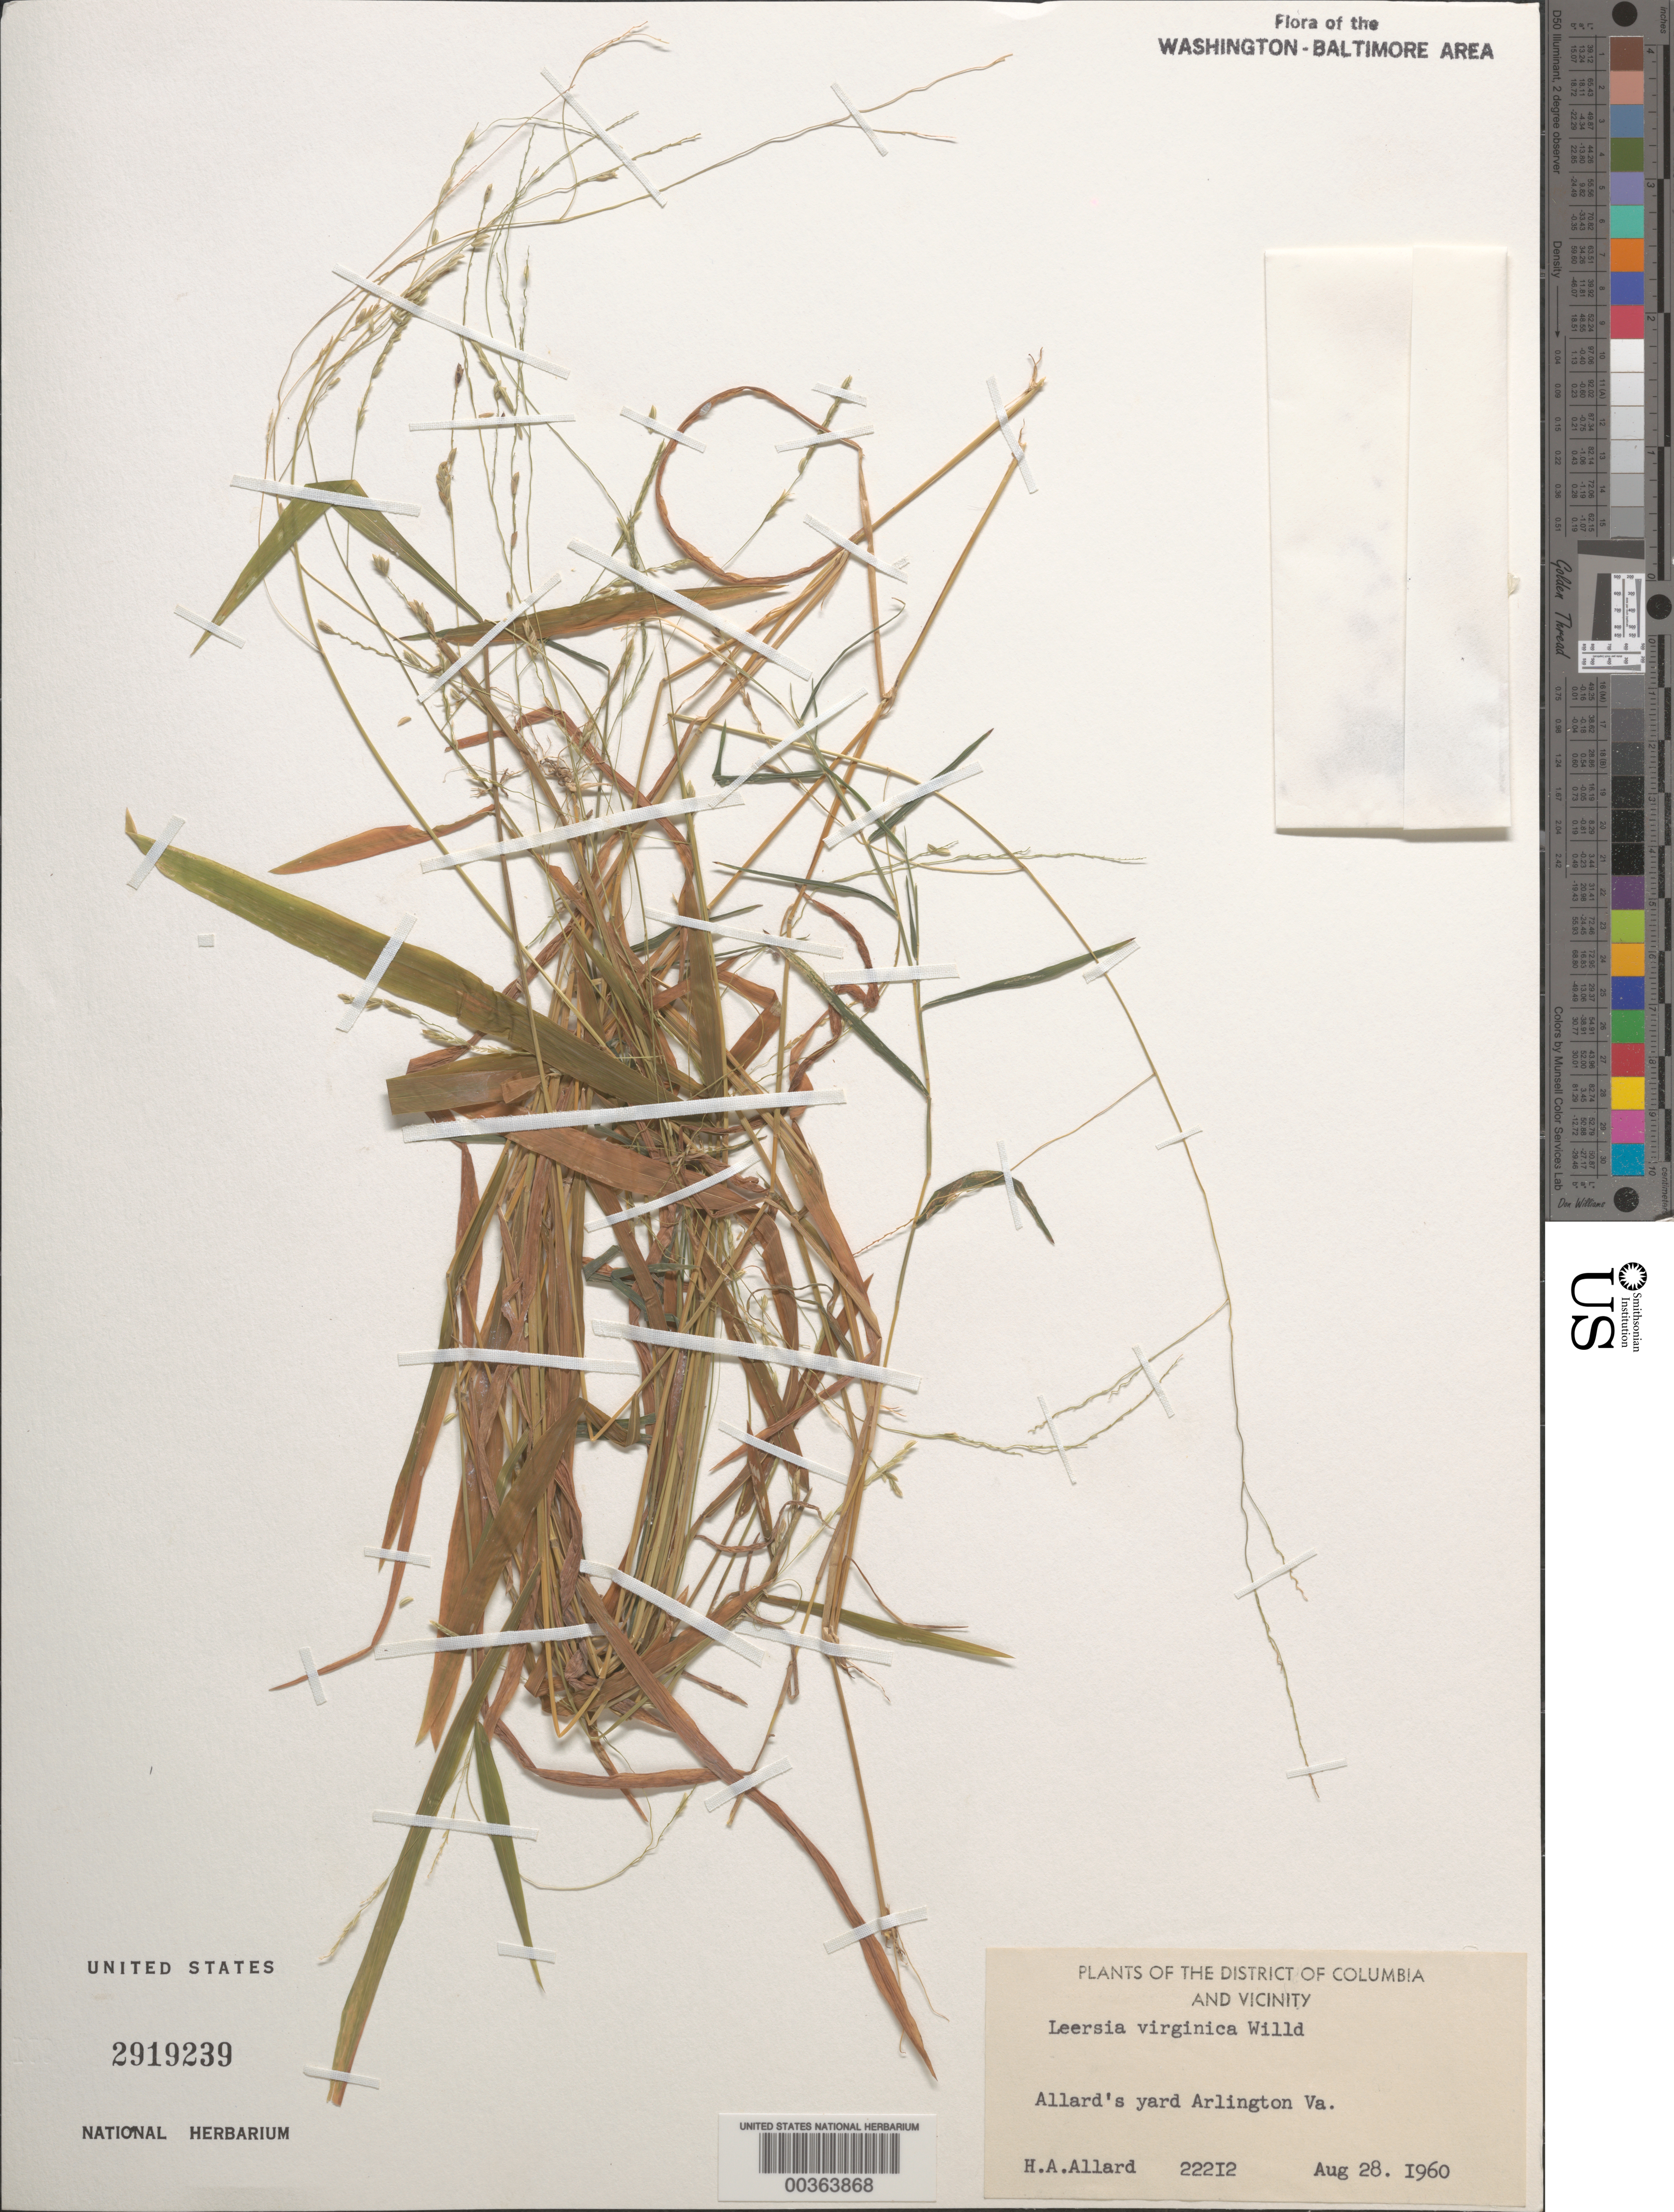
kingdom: Plantae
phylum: Tracheophyta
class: Liliopsida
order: Poales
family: Poaceae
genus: Leersia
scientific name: Leersia virginica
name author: Willd.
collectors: H. A. Allard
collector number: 22212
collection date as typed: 28 Aug 1960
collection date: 1960-08-28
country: United States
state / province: Virginia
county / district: Arlington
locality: Allards Yard, Arlington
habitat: Yard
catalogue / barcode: US 2919239